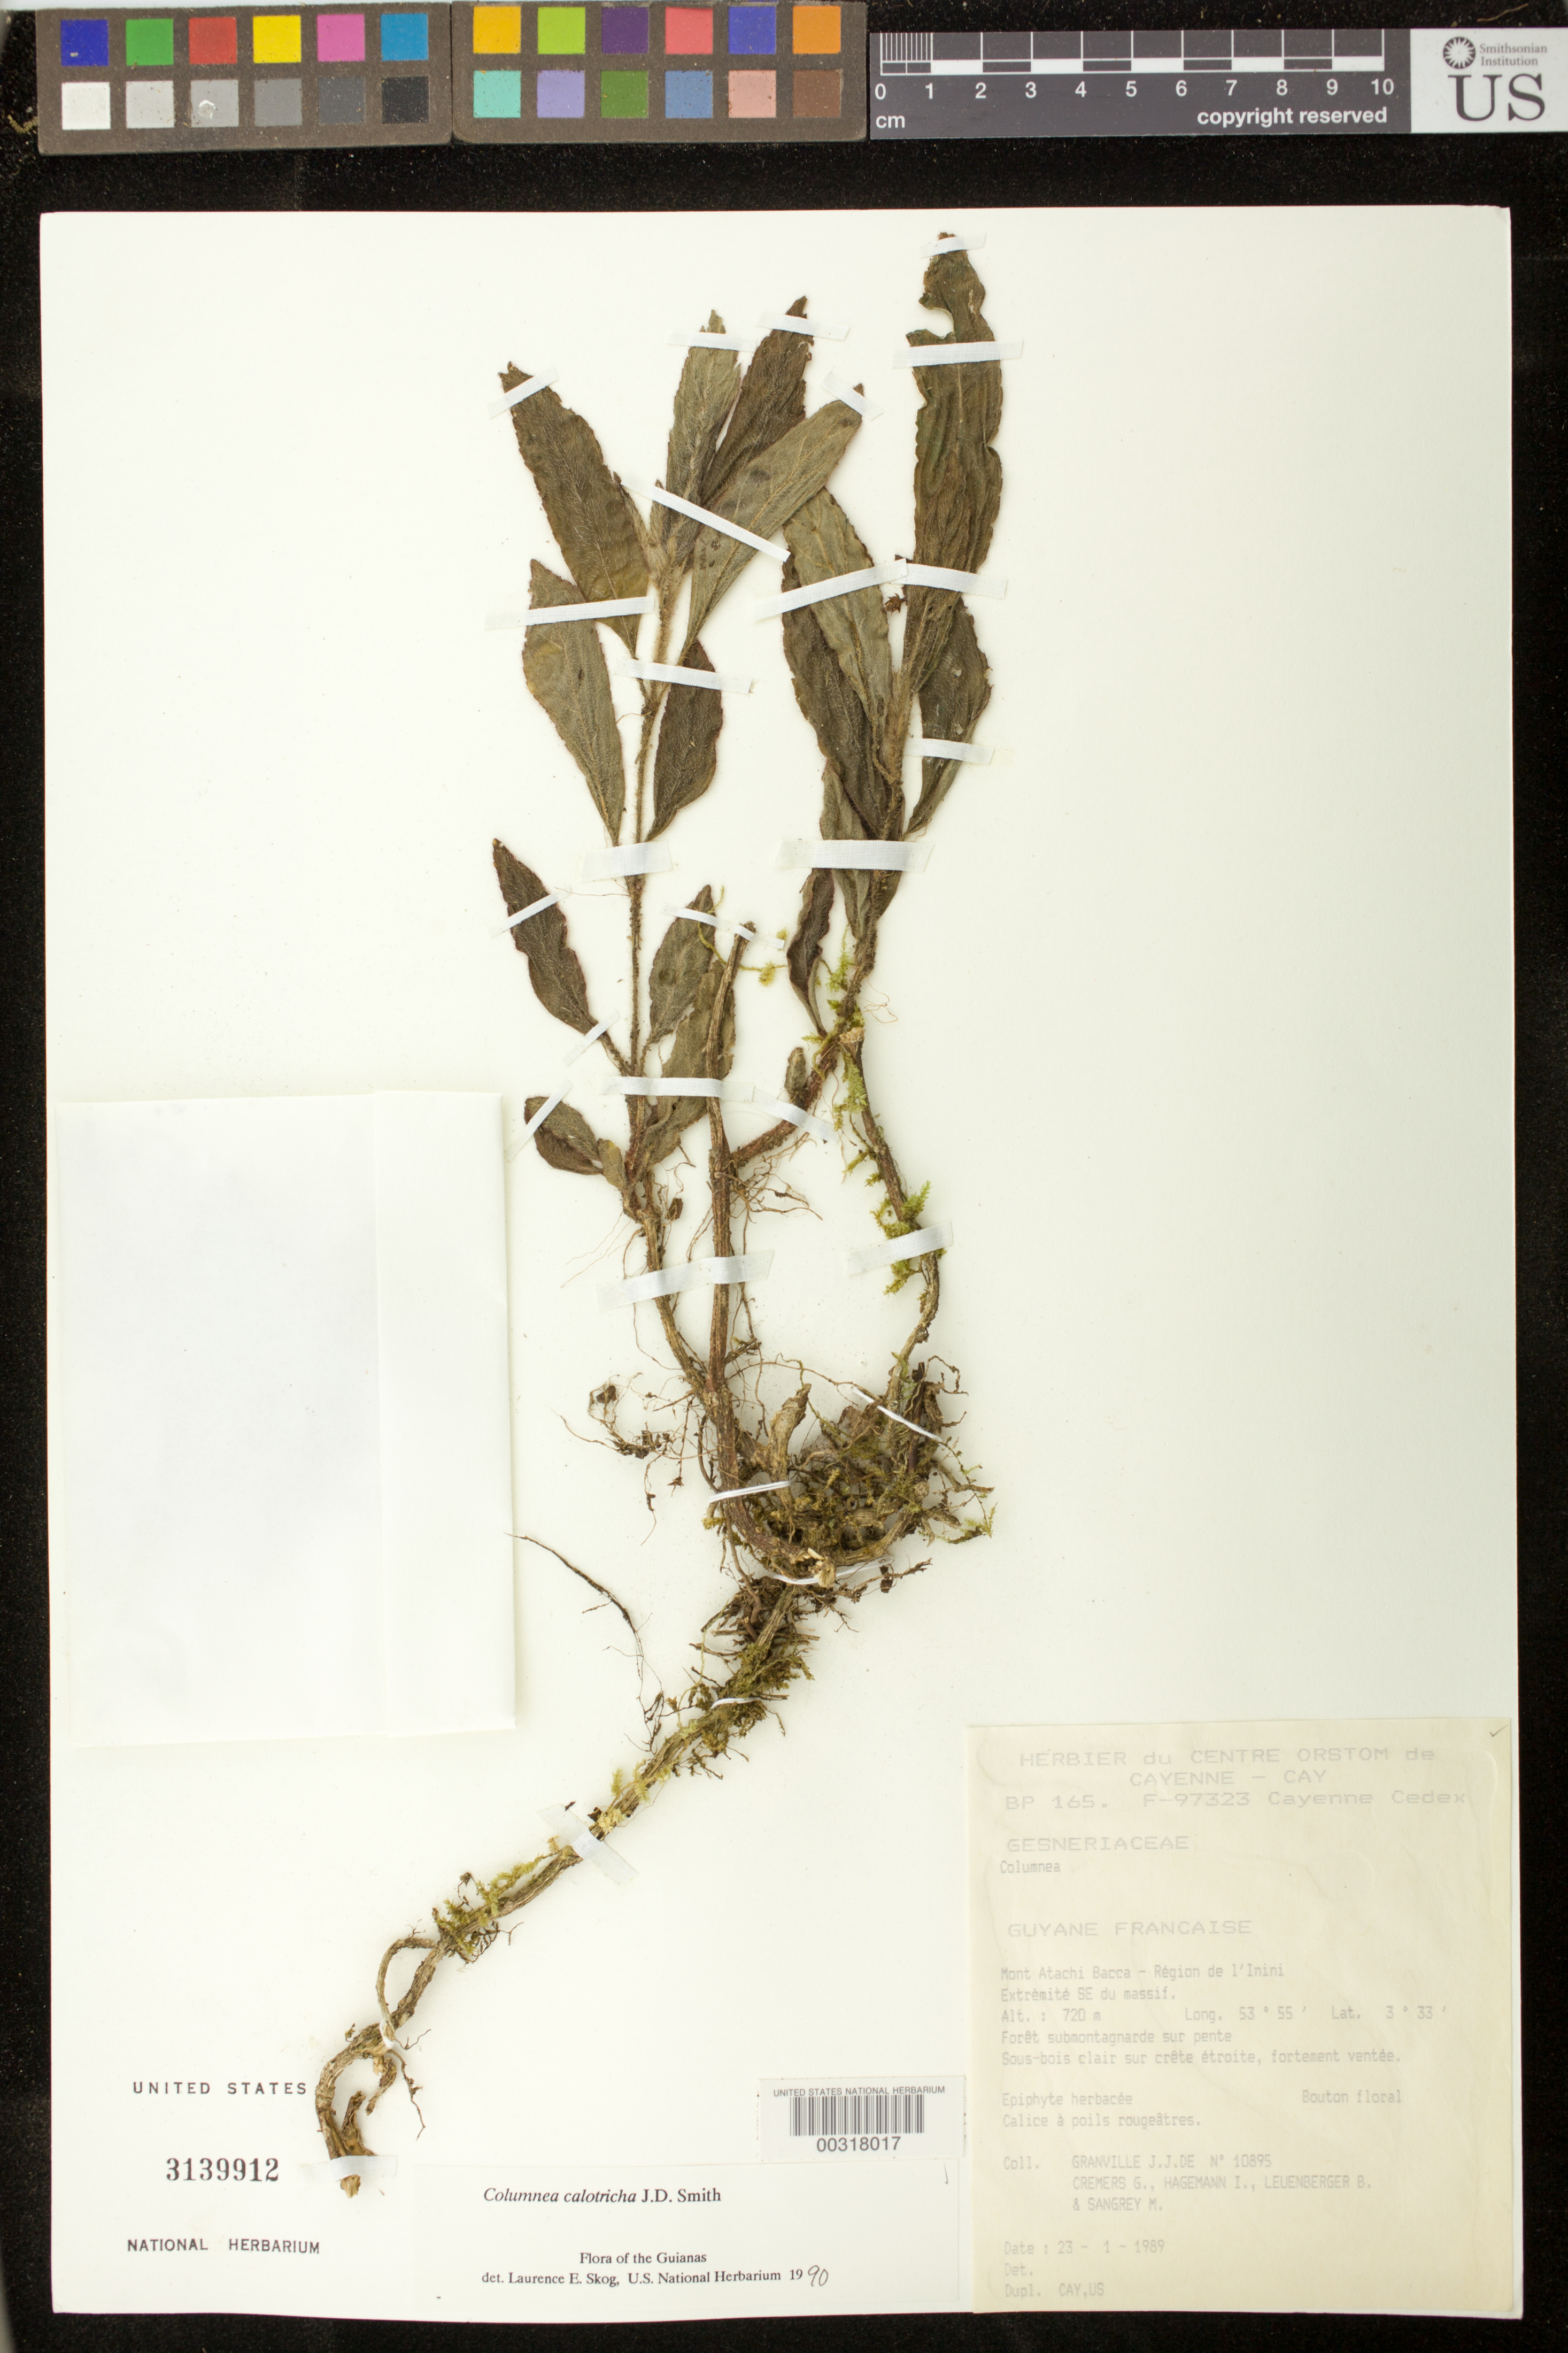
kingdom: Plantae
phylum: Tracheophyta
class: Magnoliopsida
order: Lamiales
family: Gesneriaceae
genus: Columnea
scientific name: Columnea calotricha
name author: Donn. Sm.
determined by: Skog, Laurence E.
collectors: J.-J. de Granville, G. Cremers, I. Hagemann, B. Leuenberger & M. S. Sangrey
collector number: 10895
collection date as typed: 23 Jan 1989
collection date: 1989-01-23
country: French Guiana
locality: Mont Atachi Bacca - Région de l'Inini, extrèmité SE du massif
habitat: Forêt submontagnarde sur pente, sous-bois clair sur crête étroite, fortement ventée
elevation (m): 720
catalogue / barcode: US 3139912